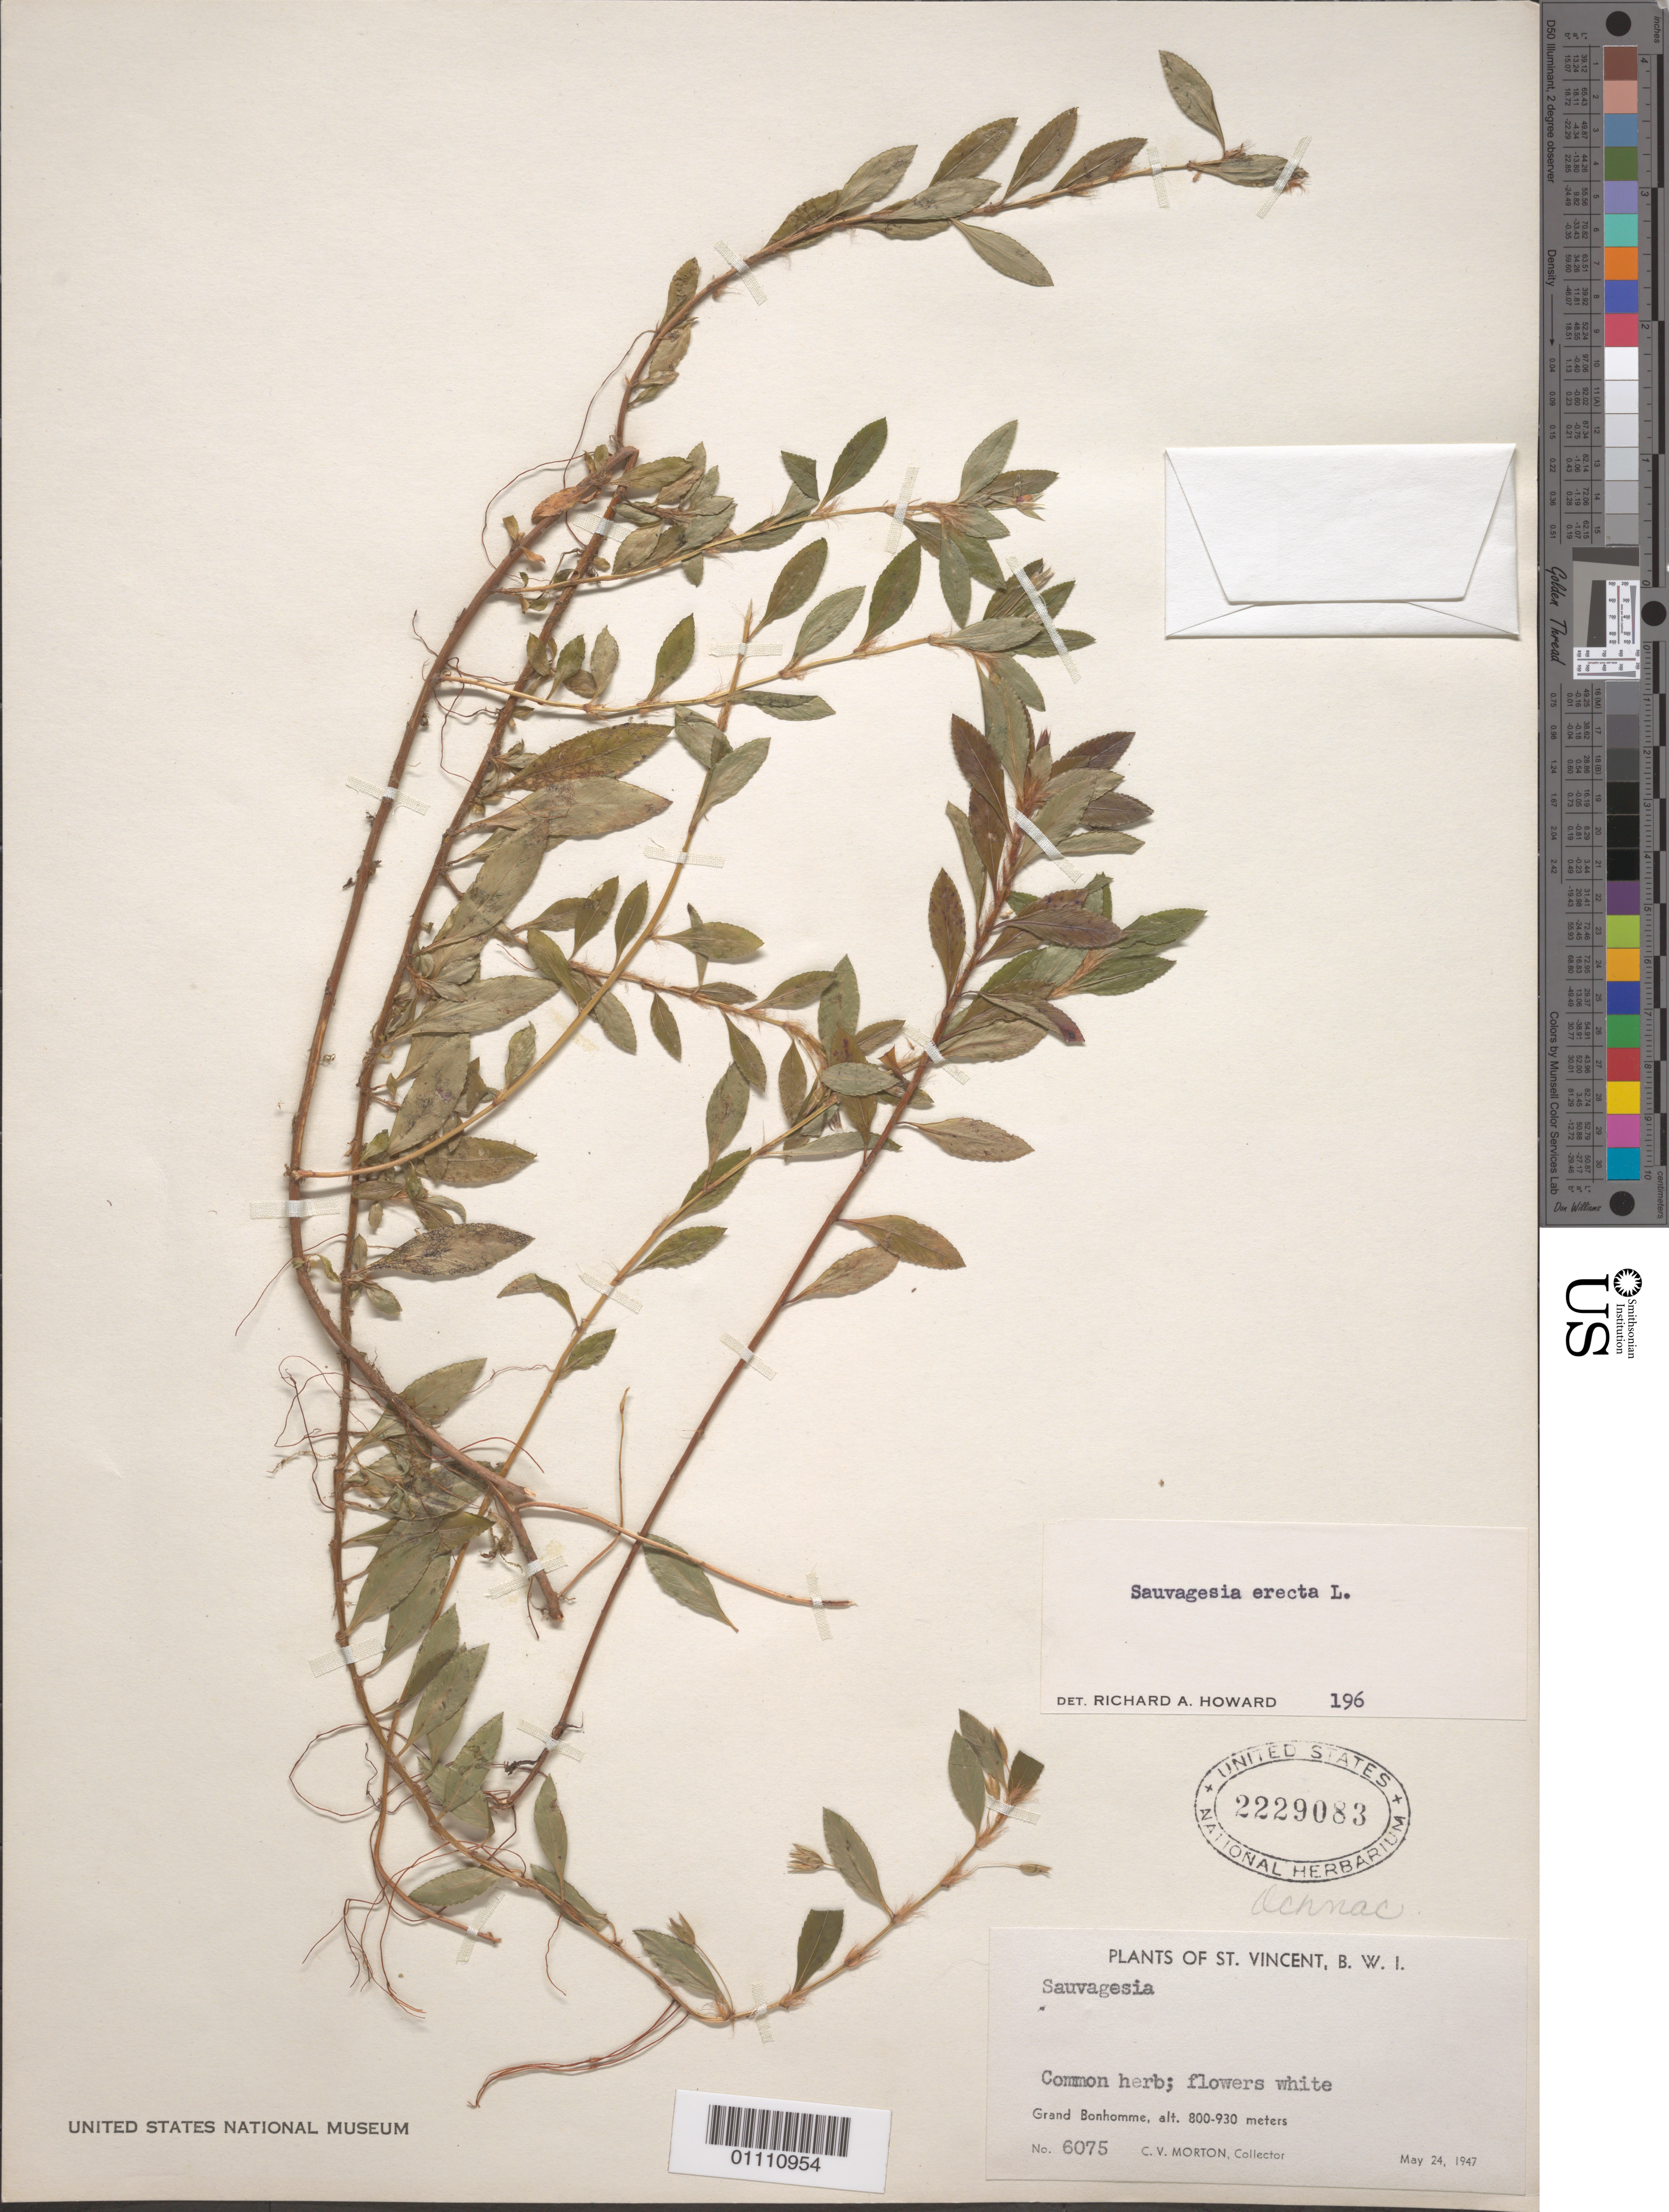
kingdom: Plantae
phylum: Tracheophyta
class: Magnoliopsida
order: Malpighiales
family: Ochnaceae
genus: Sauvagesia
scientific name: Sauvagesia erecta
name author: L.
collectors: C. V. Morton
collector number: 6075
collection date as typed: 24 May 1947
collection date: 1947-05-24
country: St. Vincent - Grenadines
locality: Grand Bonhomme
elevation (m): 800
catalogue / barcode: US 2229083